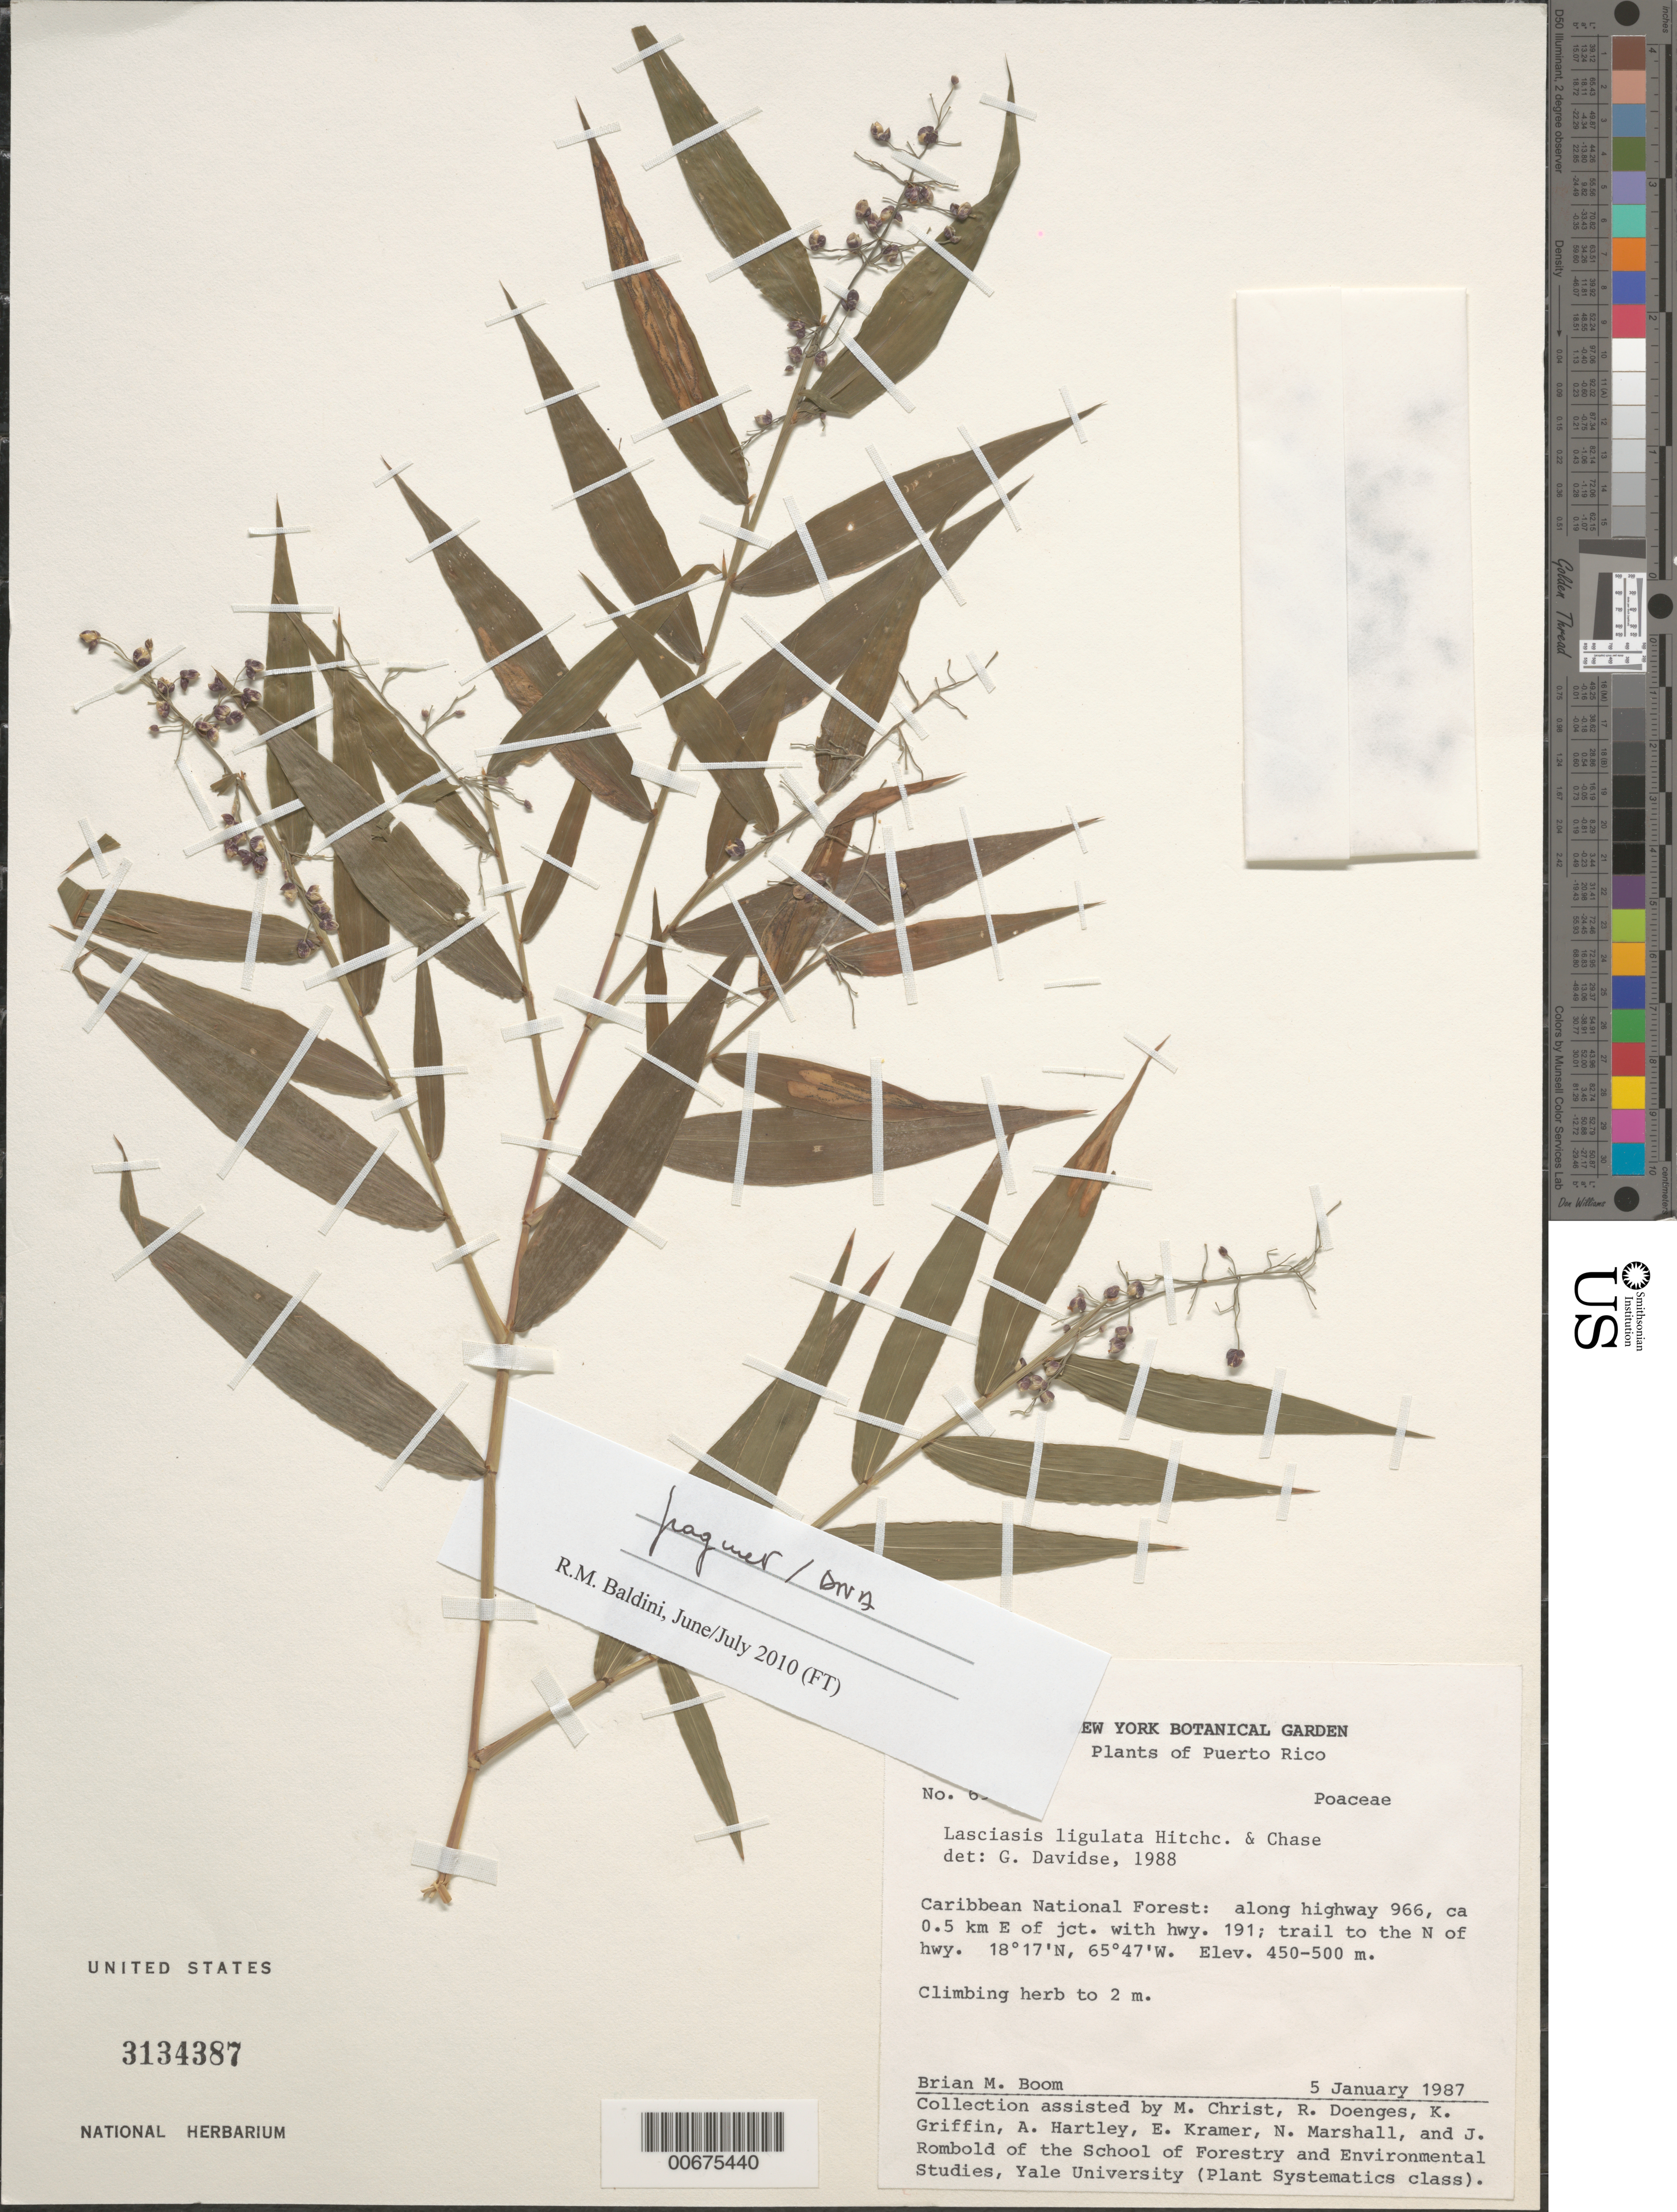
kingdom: Plantae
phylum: Tracheophyta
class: Liliopsida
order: Poales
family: Poaceae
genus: Lasiacis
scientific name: Lasiacis ligulata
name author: Hitchc. & Chase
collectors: B. M. Boom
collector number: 6911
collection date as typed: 05 Jan 1987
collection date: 1987-01-05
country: Puerto Rico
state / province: Río Grande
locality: Caribbean National Forest, along hwy. 966, ca. 0.5 km E of jct. with hwy. 191; trail to the N of hwy.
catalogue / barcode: US 3134387